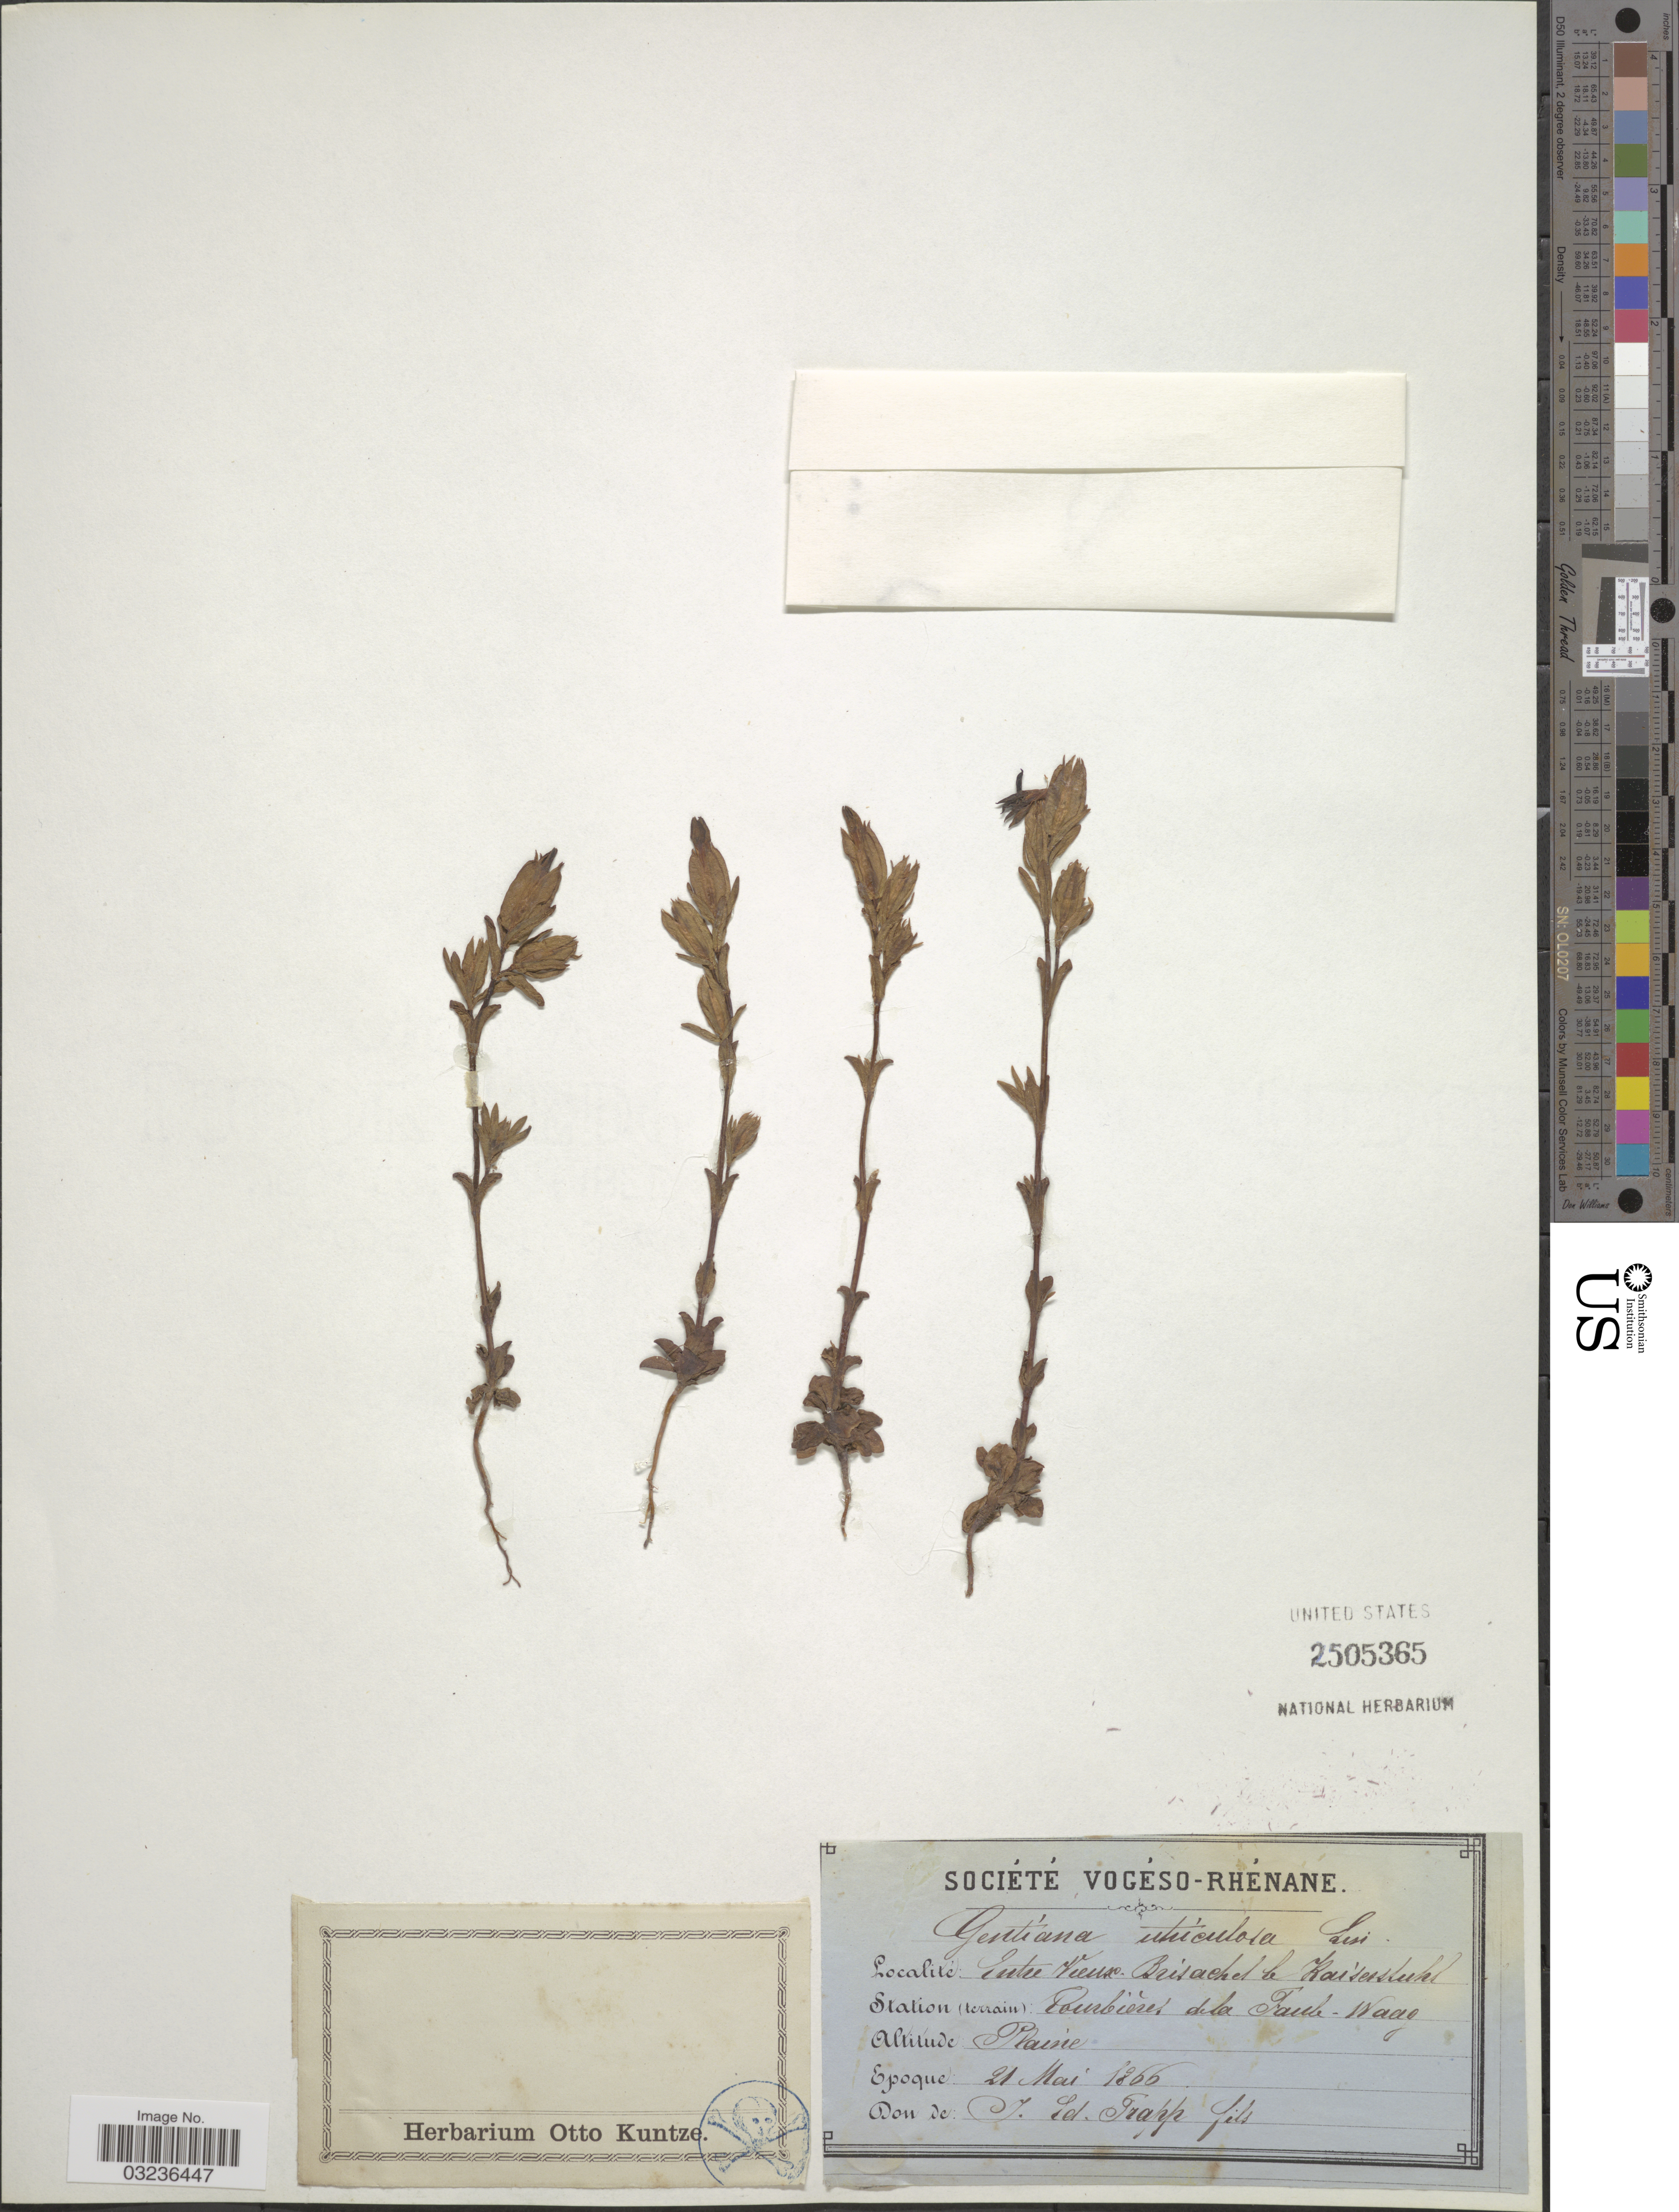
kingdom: Plantae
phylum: Tracheophyta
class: Magnoliopsida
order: Gentianales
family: Gentianaceae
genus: Gentiana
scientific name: Gentiana utriculosa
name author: L.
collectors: Trapp, J.E.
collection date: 1866-05-21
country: Germany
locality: Entre Vieux Brisach et le Kaisenstuhl. Station (terrain): Courbières de la Faule-Waag.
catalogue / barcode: US 2505365